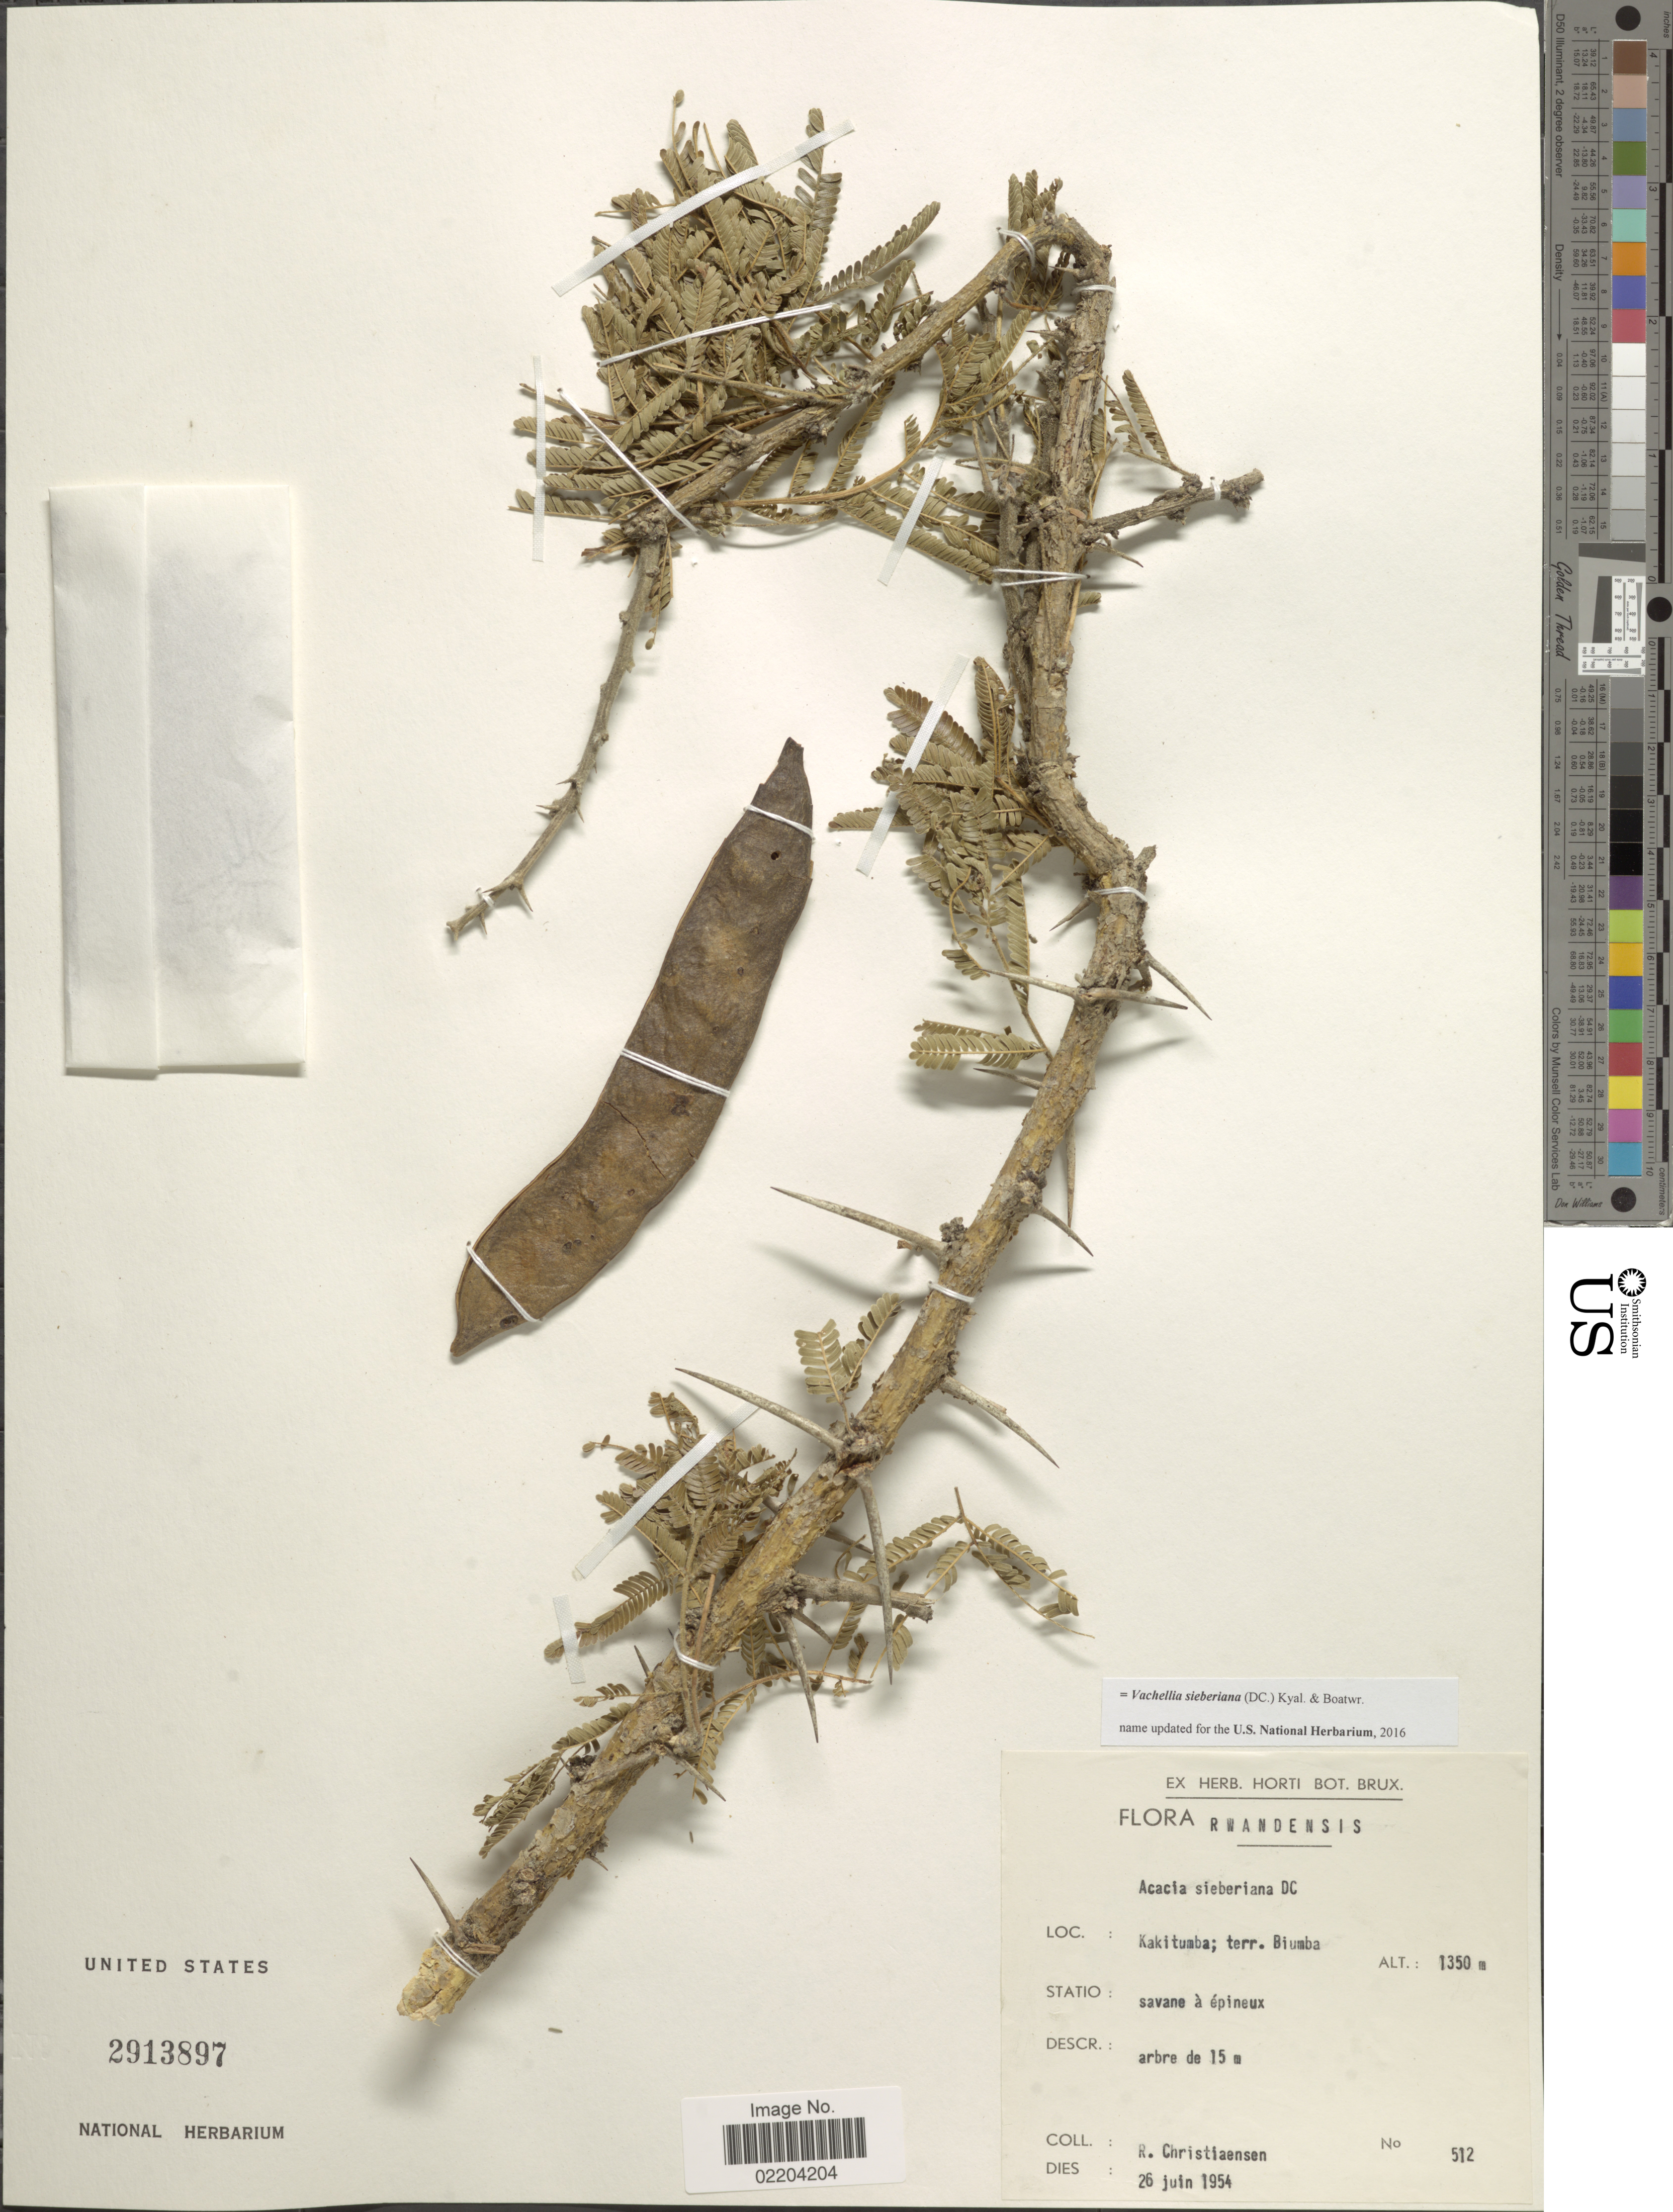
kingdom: Plantae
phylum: Tracheophyta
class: Magnoliopsida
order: Fabales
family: Fabaceae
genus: Vachellia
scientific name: Vachellia sieberiana var. sieberiana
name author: (DC.) Kyal. & Boatwr.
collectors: R. Christiaensen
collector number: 512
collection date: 1954-06-26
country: Rwanda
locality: Rwandensis, Kakitumba; terr. Biumba. Statio:savane a epineux.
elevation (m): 1350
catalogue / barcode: US 2913897